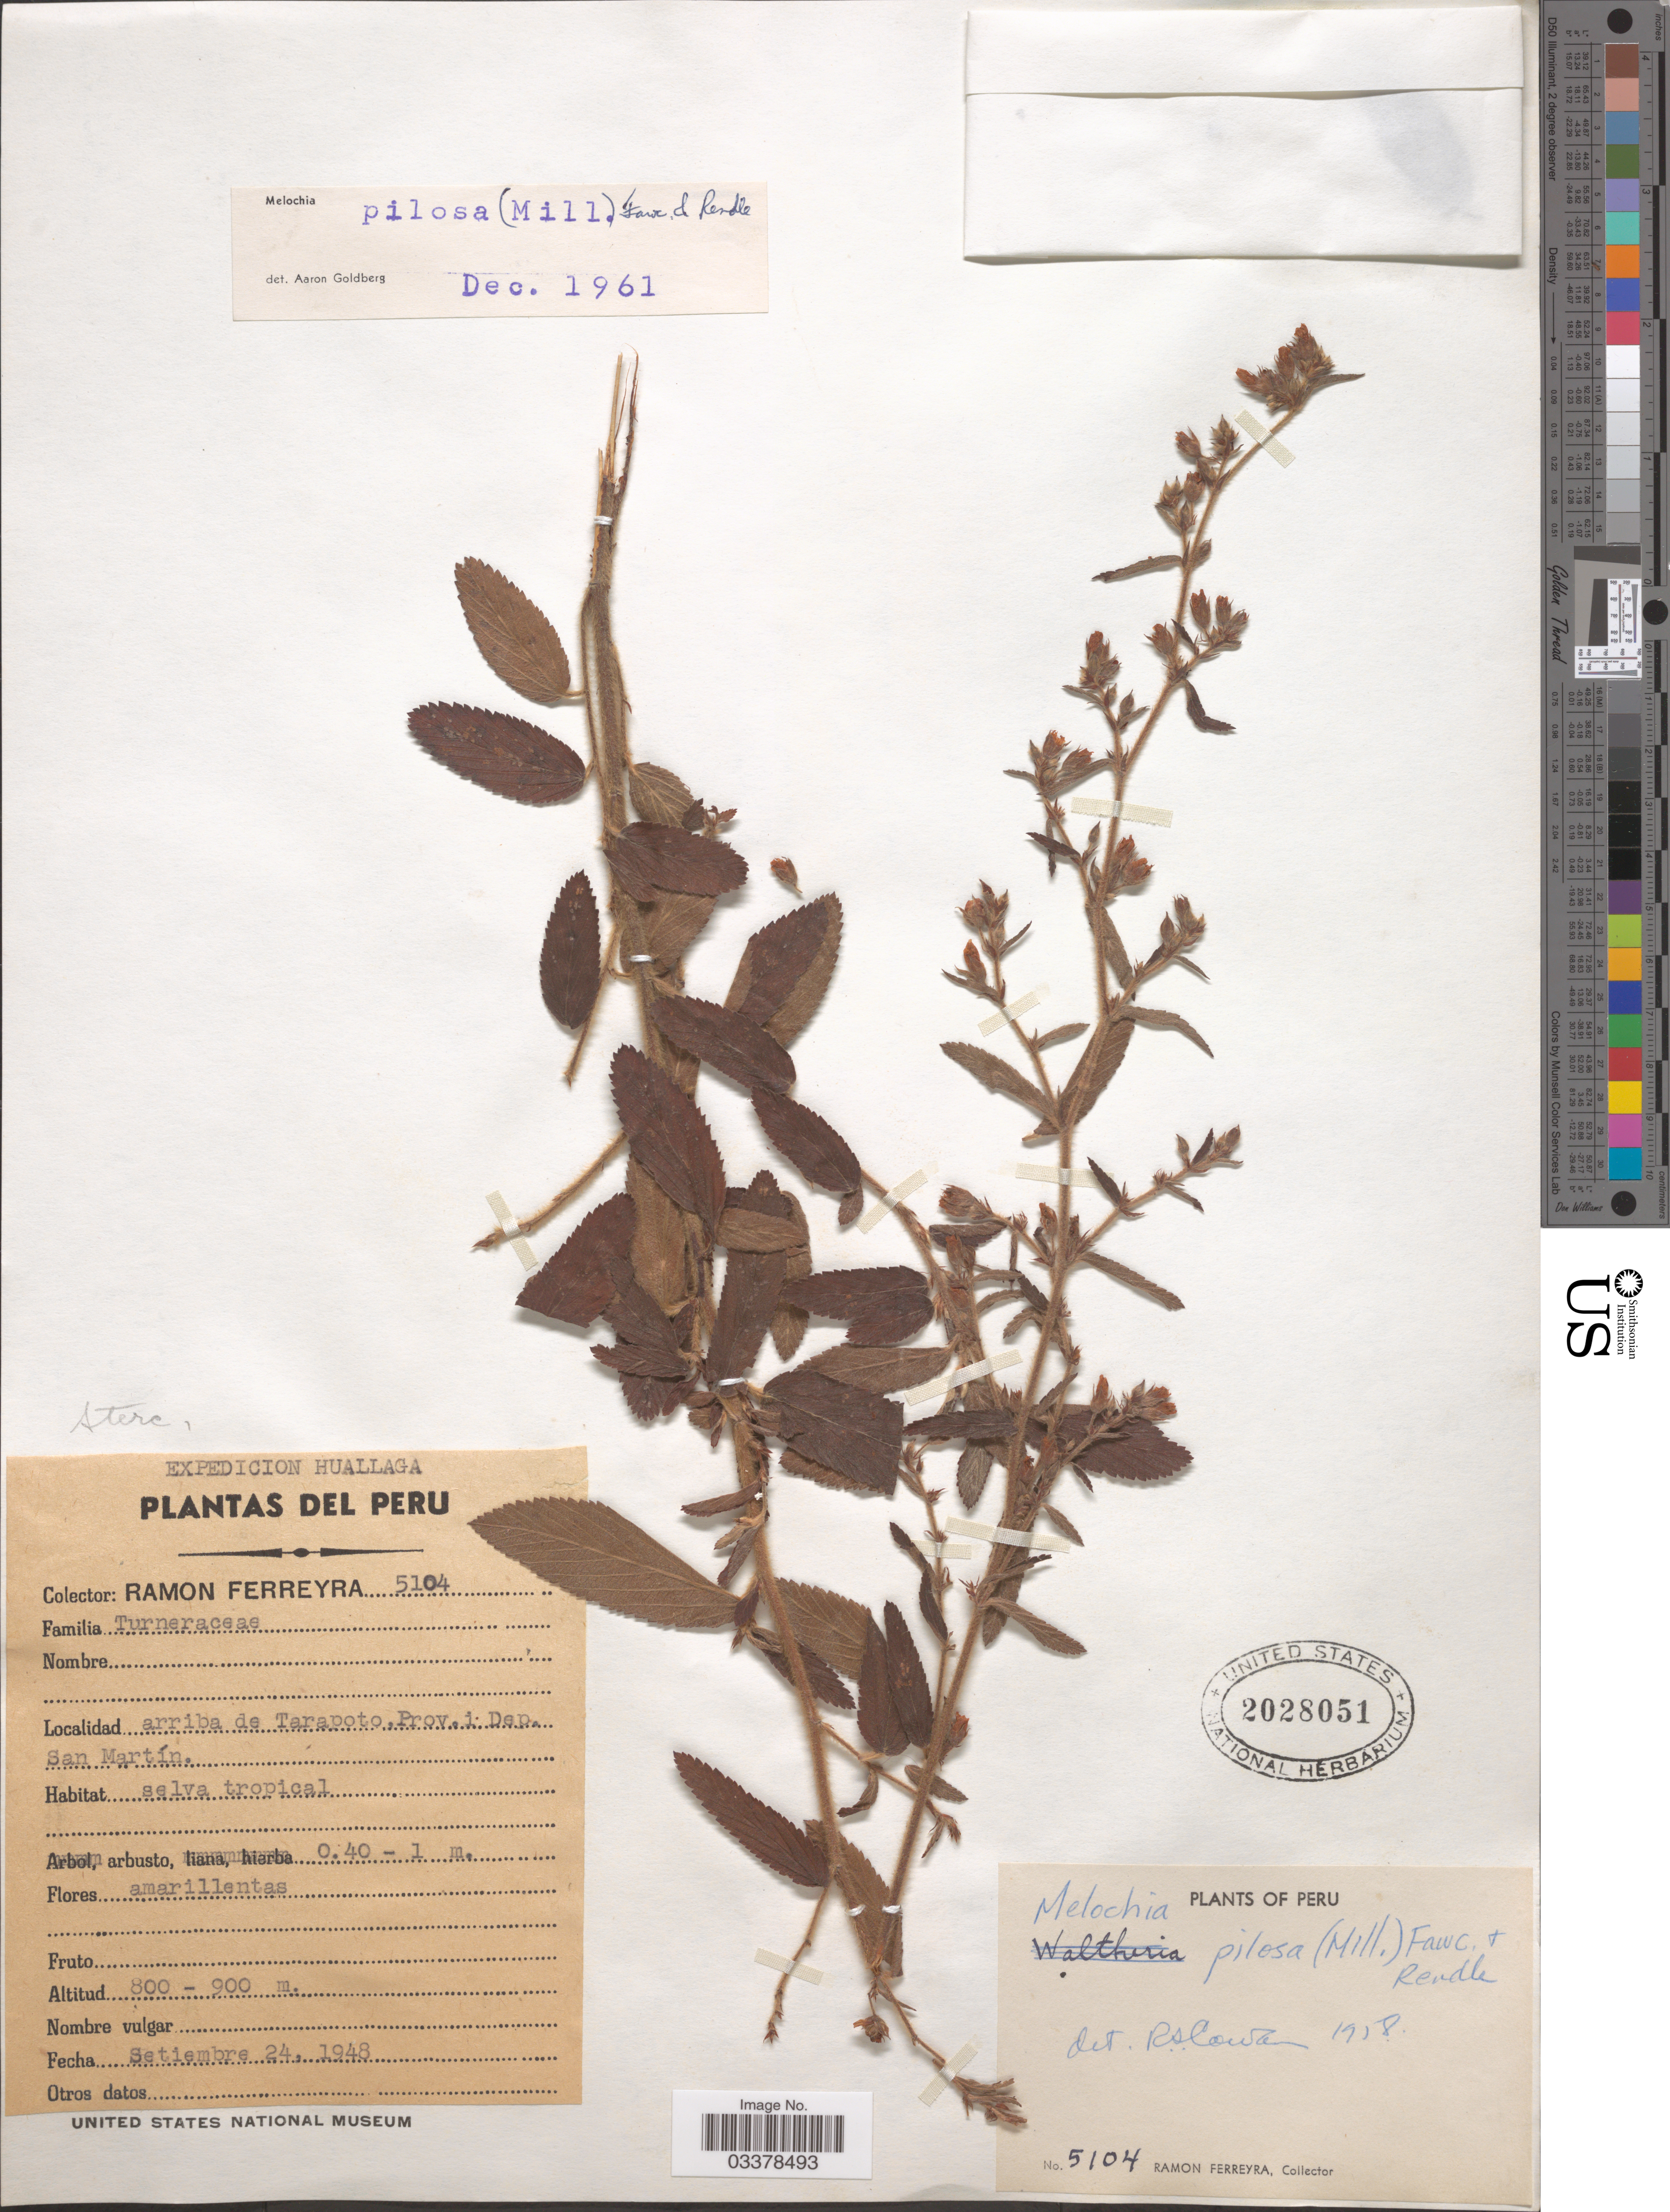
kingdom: Plantae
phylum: Tracheophyta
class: Magnoliopsida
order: Malvales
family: Malvaceae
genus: Melochia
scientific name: Melochia pilosa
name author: (Mill.) Fawc. & Rendle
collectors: R. A. Ferreyra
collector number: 5104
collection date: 1948-09-24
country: Peru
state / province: San Martín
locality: Arriba de Tarapoto, Prov. i Dep. San Martín.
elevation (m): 800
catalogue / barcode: US 2028051